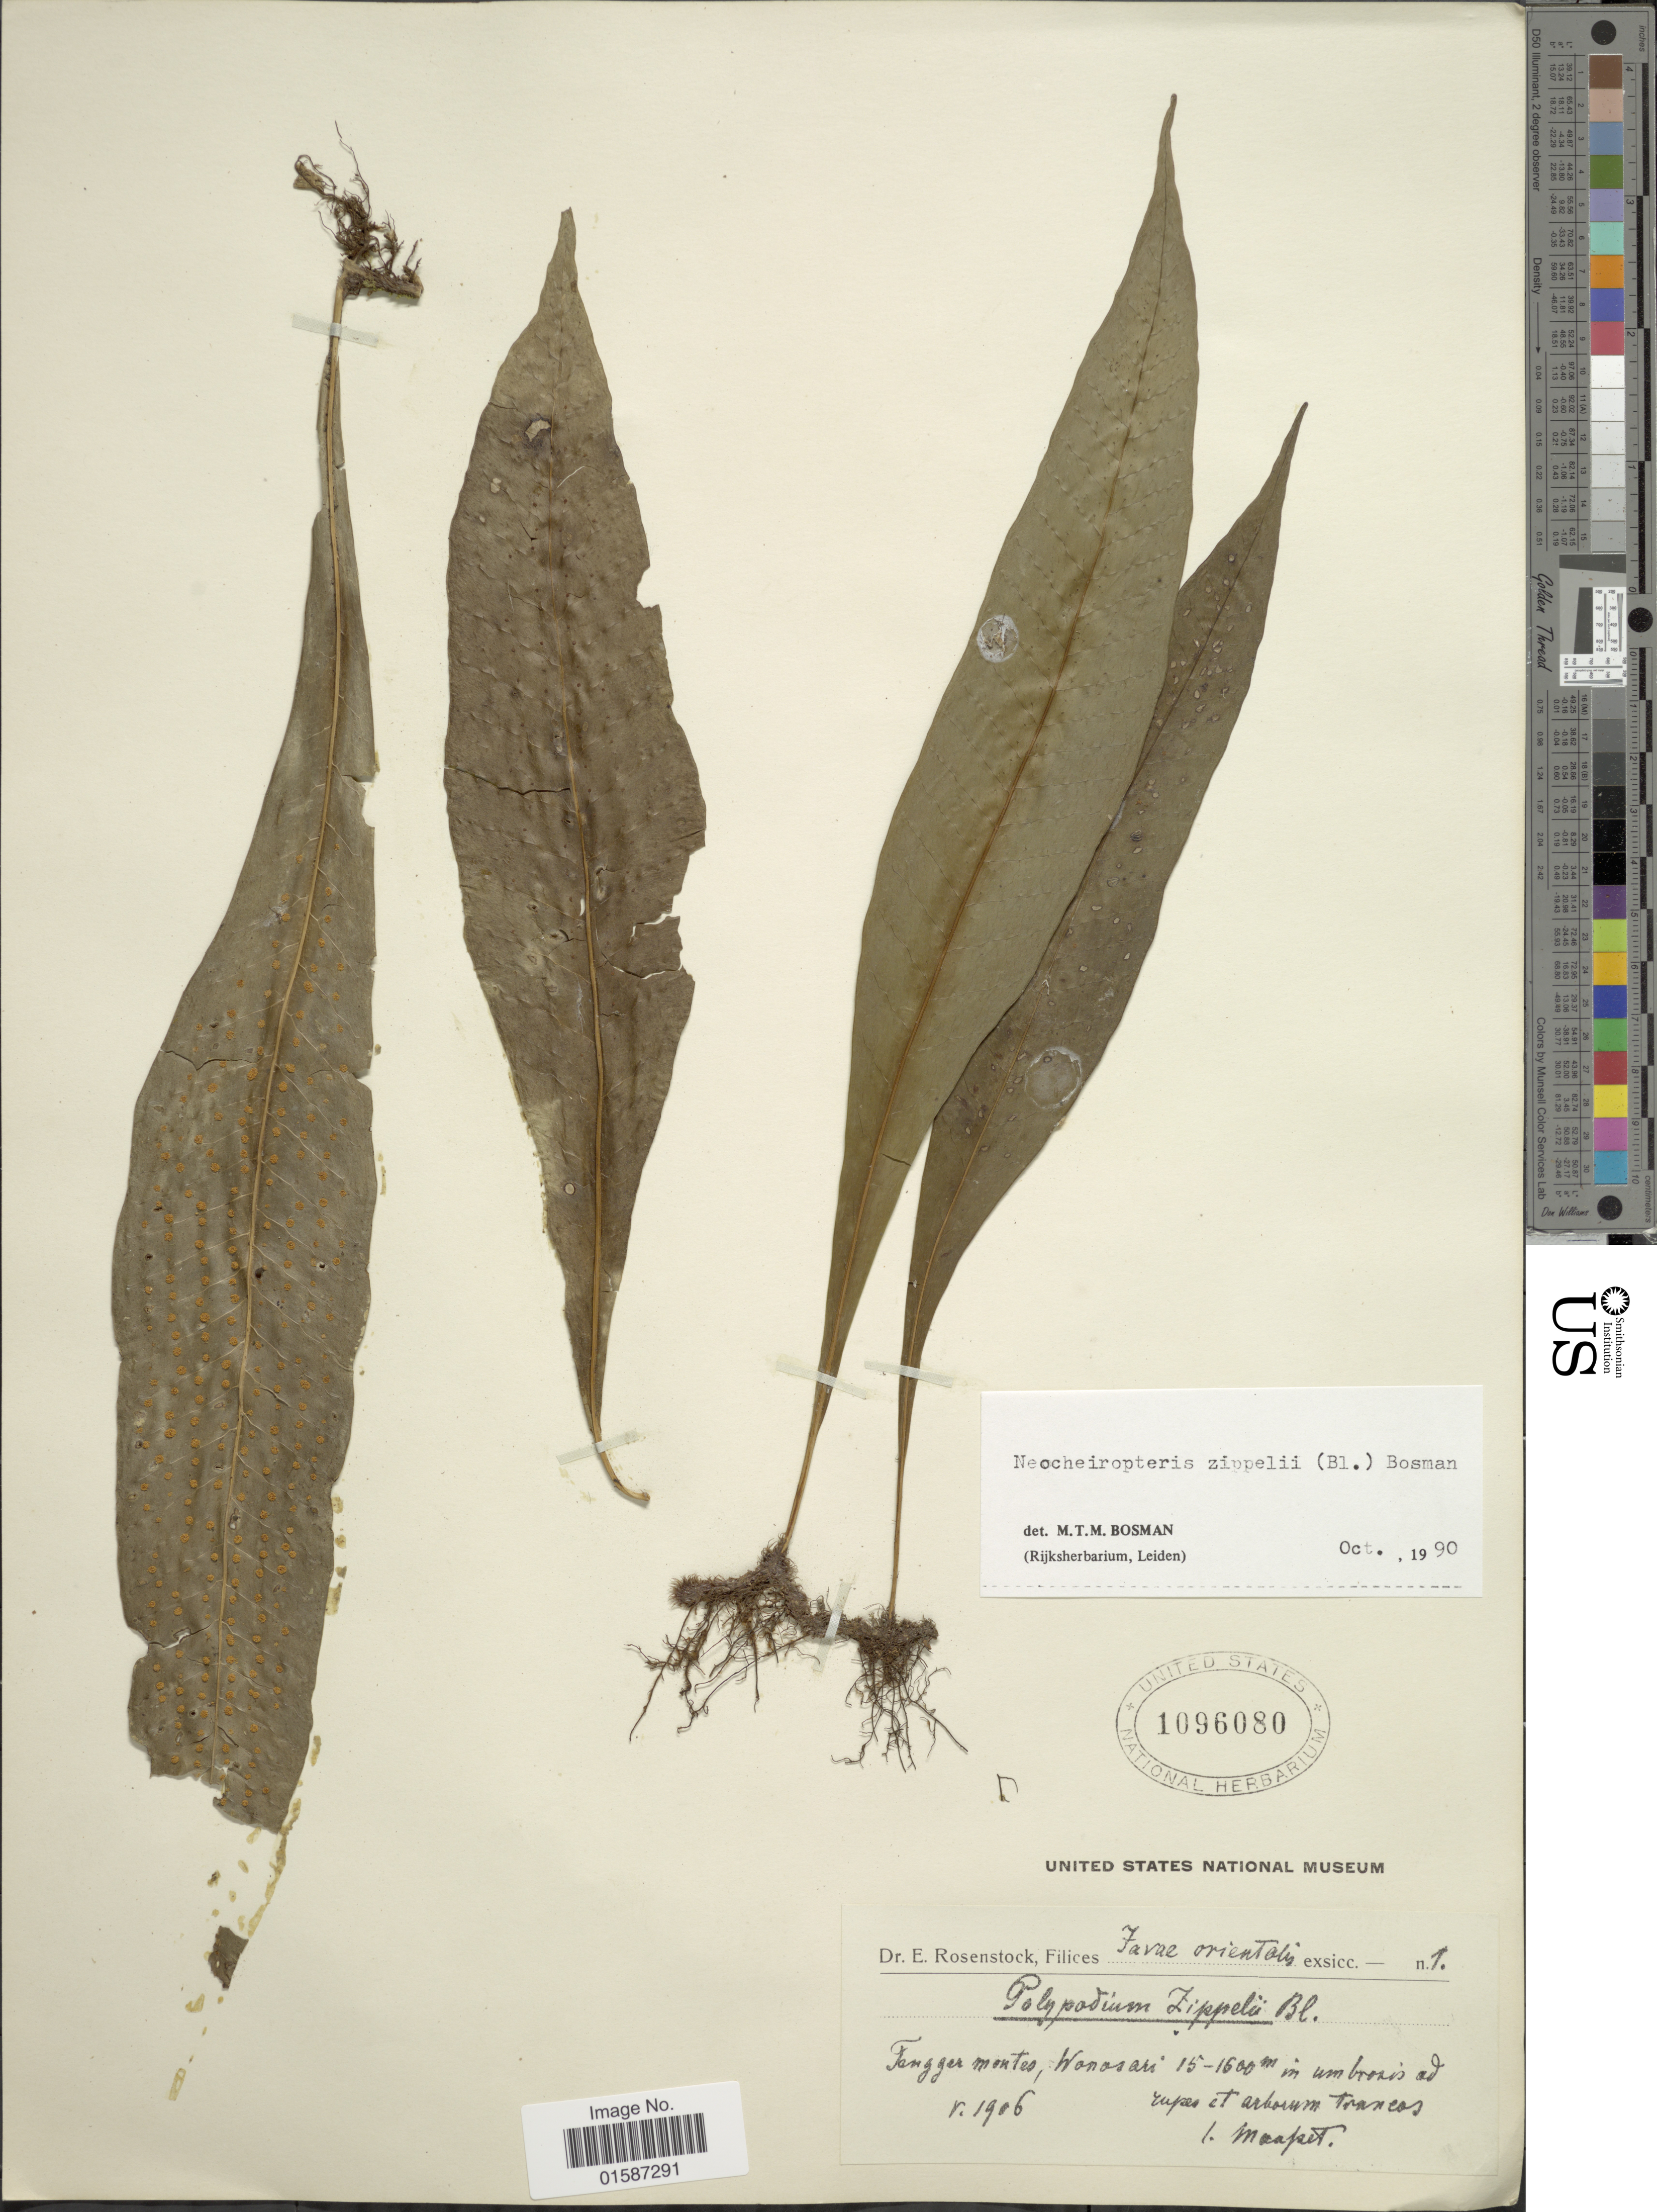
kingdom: Plantae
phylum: Tracheophyta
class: Polypodiopsida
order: Polypodiales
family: Polypodiaceae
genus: Neolepisorus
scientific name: Neolepisorus zippelii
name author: (Blume) Li S. Wang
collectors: Mousset, --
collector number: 1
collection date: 1906-05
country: Indonesia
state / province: Java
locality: Tangger montes, Wonosari, in umbrosis ad rupes et arborum trancos.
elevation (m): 1500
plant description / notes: Corrected "Fannger montes" to Tangger montes.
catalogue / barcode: US 1096080